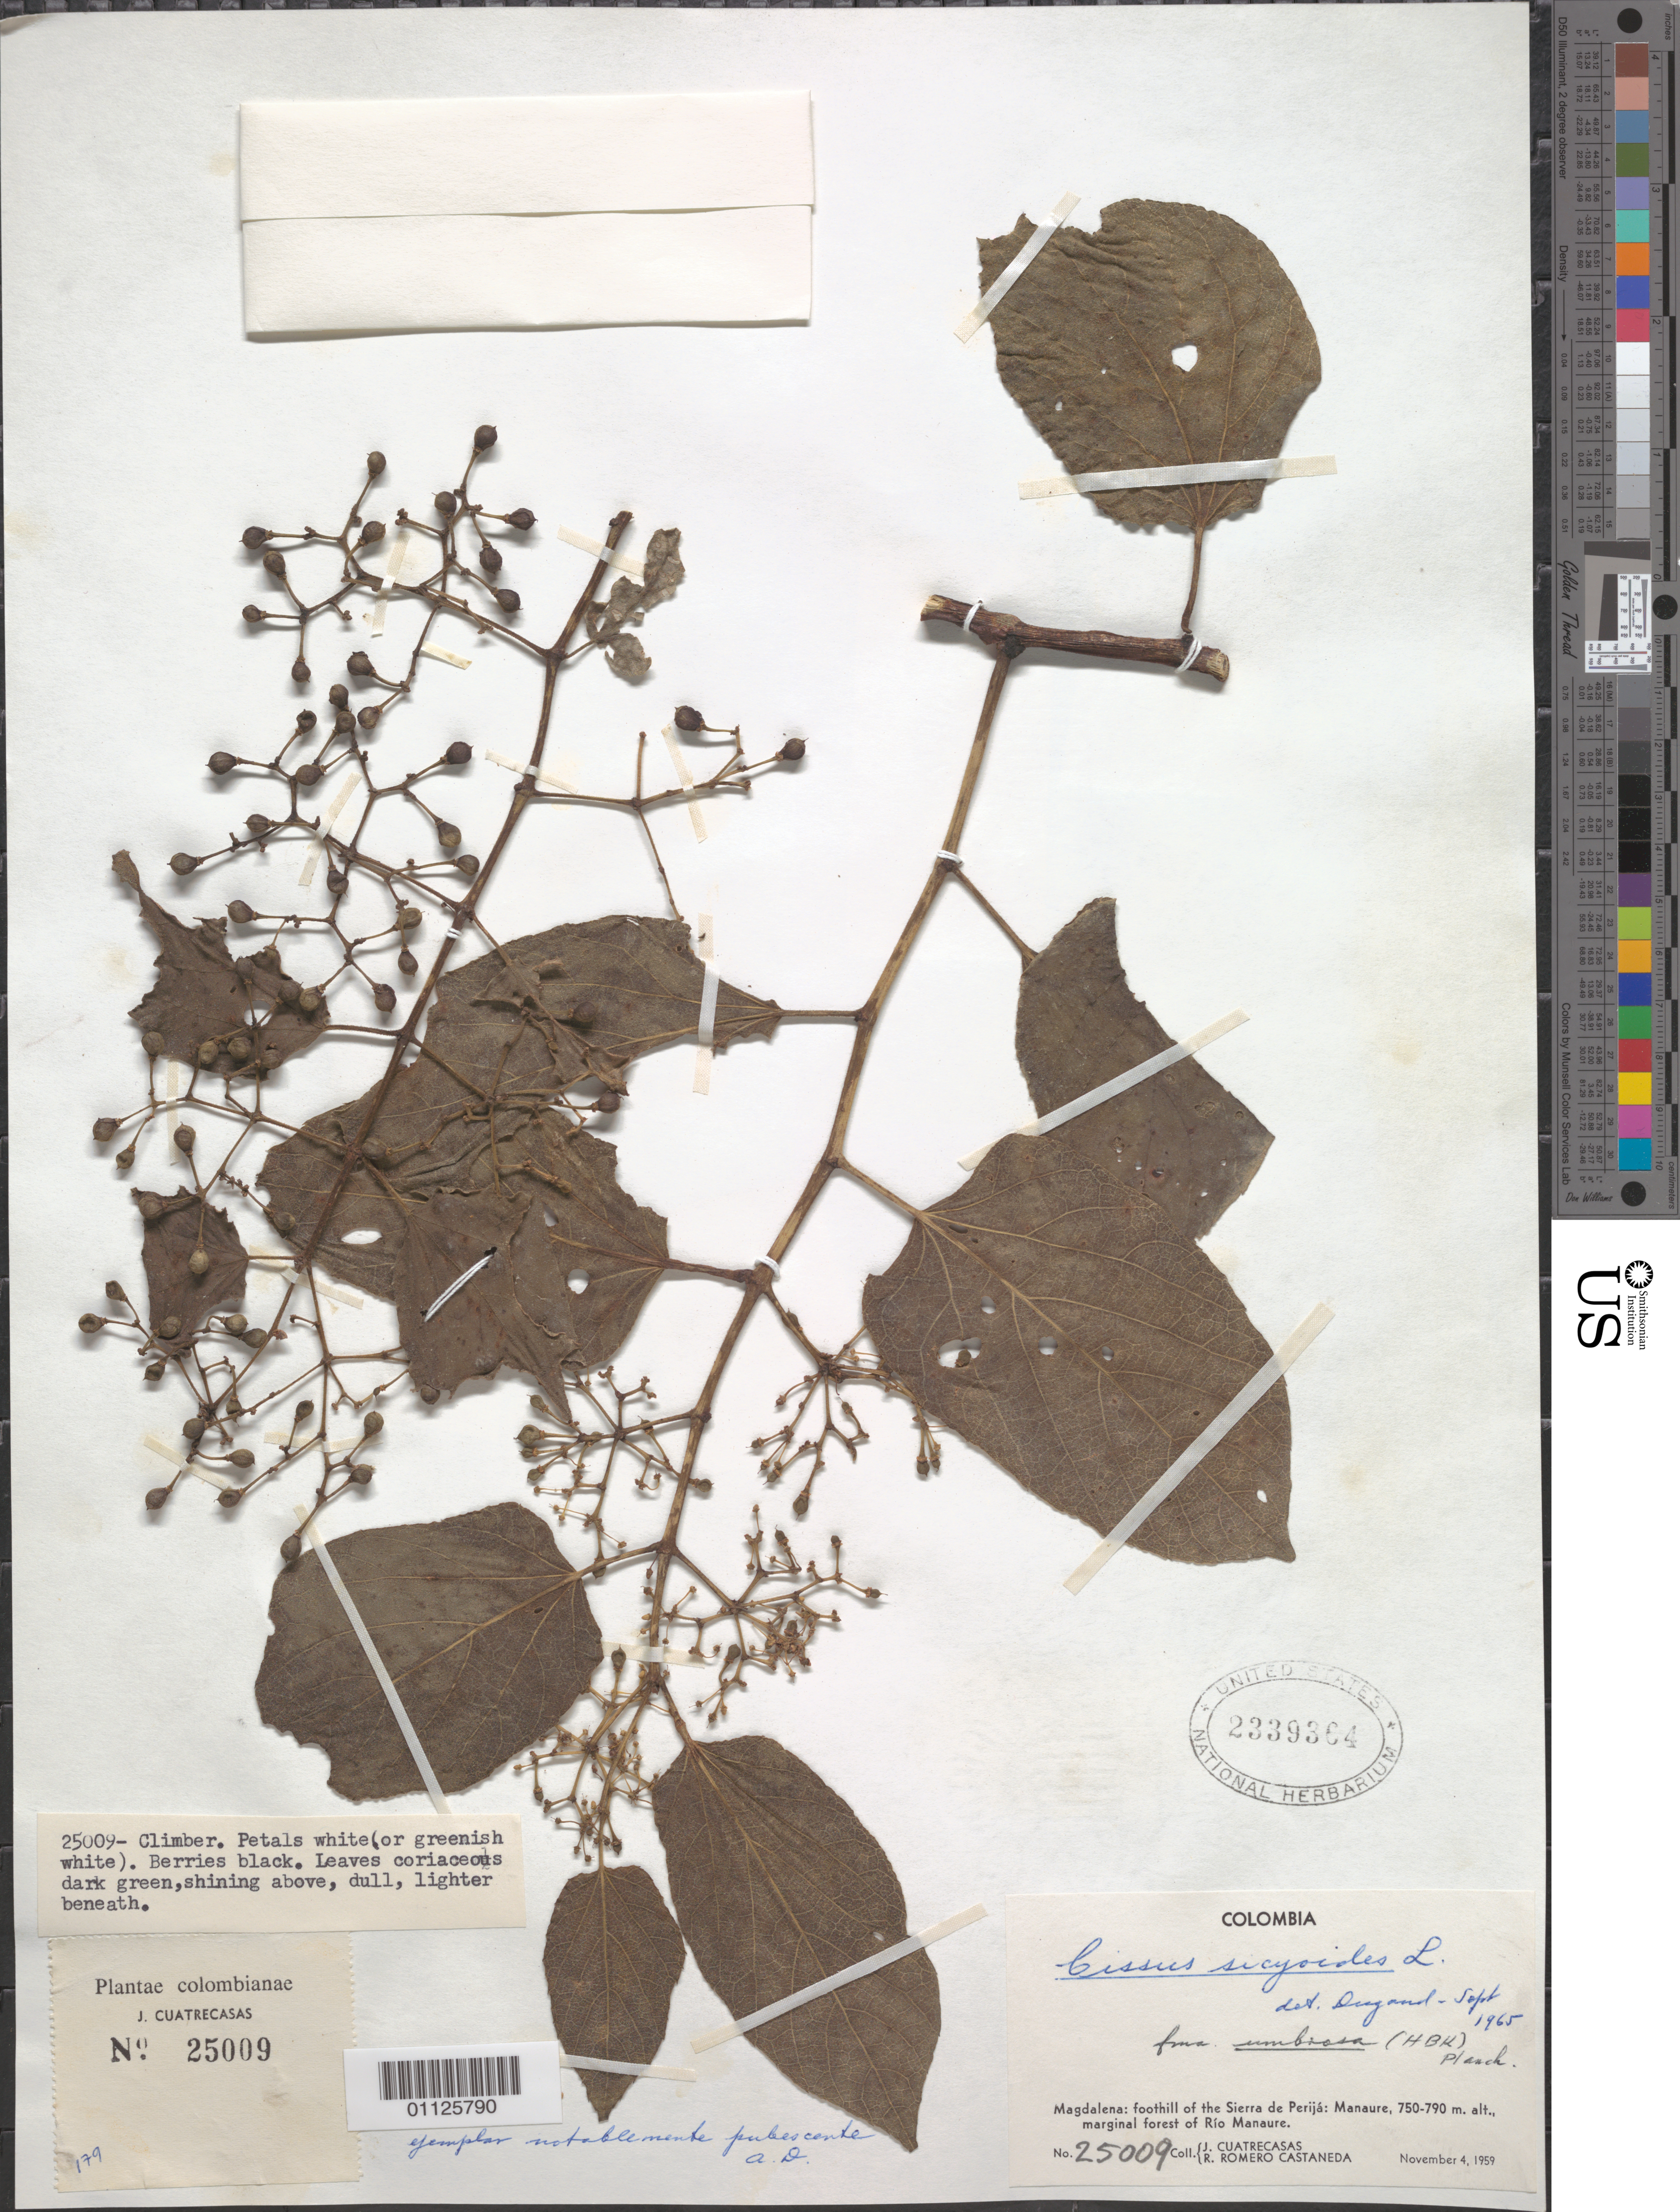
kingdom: Plantae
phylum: Tracheophyta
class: Magnoliopsida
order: Vitales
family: Vitaceae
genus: Cissus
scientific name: Cissus verticillata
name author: (L.) Nicolson & C.E. Jarvis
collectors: J. Cuatrecasas & R. Romero Castañeda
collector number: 25009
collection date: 1959-11-04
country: Colombia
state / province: Magdalena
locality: Foothill of the Sierra de Perija: Manaure.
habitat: Marginal forest. Climber.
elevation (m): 750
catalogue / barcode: US 2339364